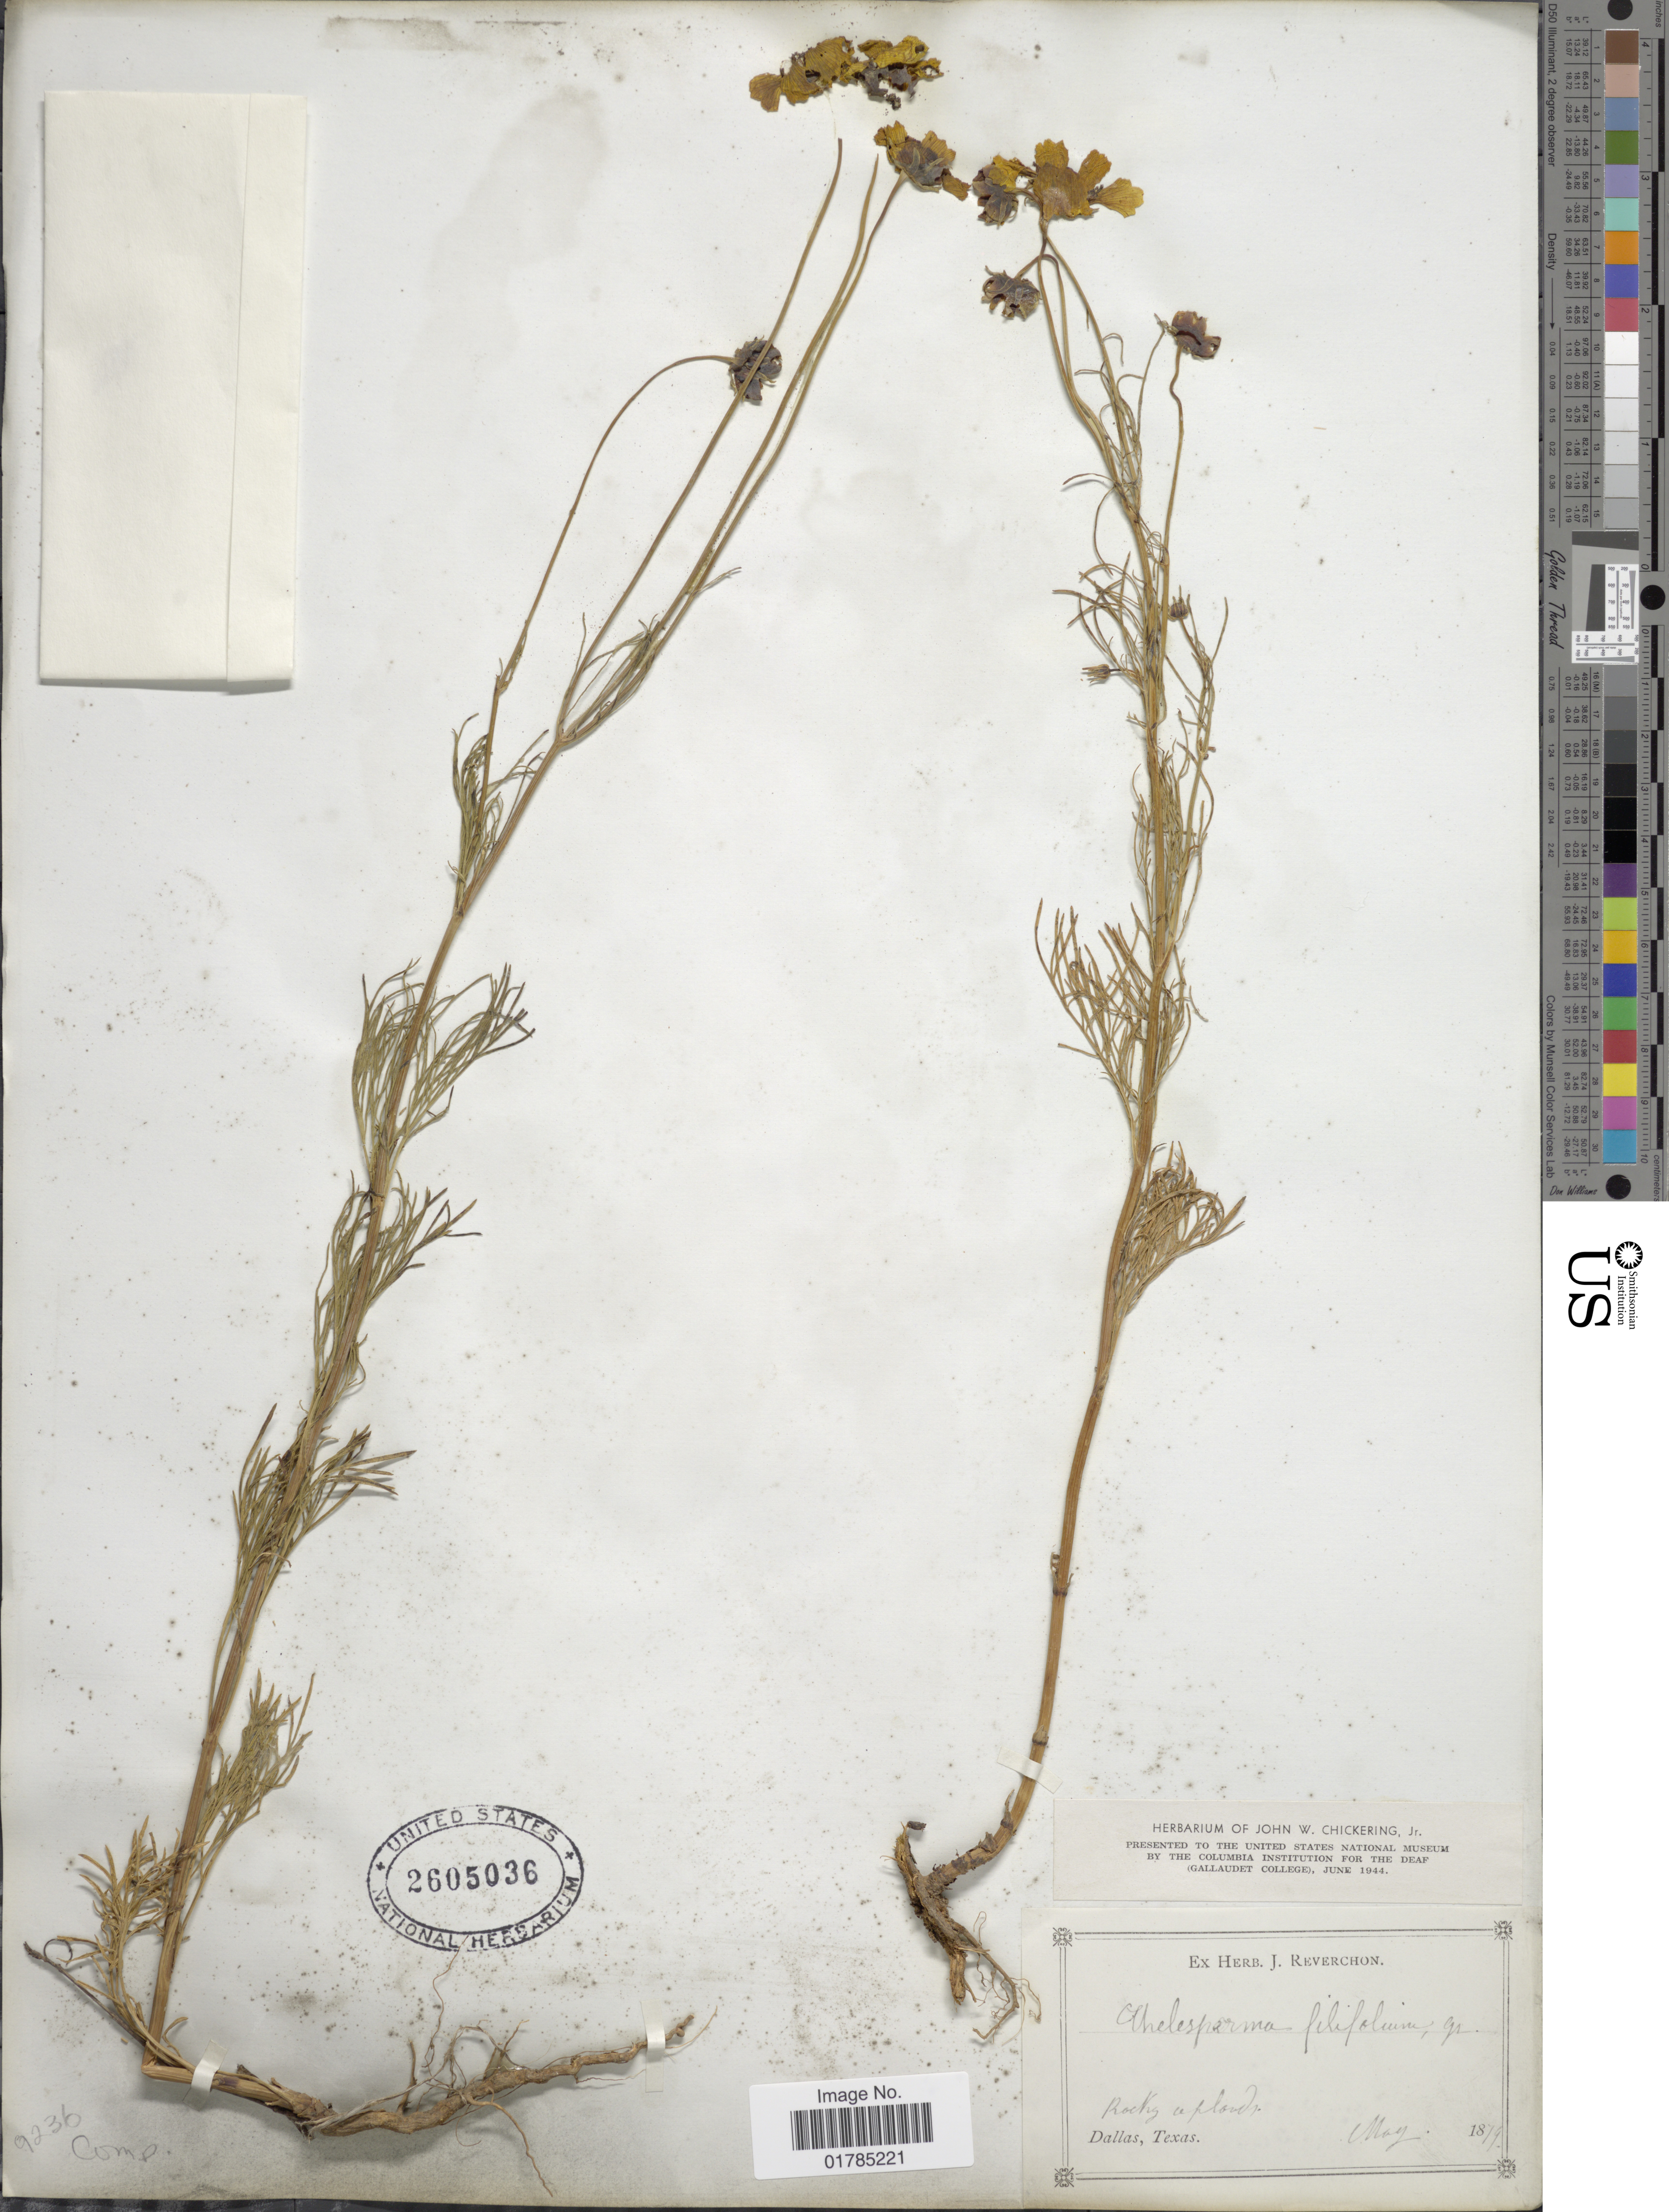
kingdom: Plantae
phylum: Tracheophyta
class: Magnoliopsida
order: Asterales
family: Asteraceae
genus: Thelesperma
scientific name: Thelesperma filifolium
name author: (Hook.) A. Gray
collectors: ex herb. J. Reverchon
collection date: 1879-05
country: United States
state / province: Texas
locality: Dallas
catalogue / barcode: US 2605036